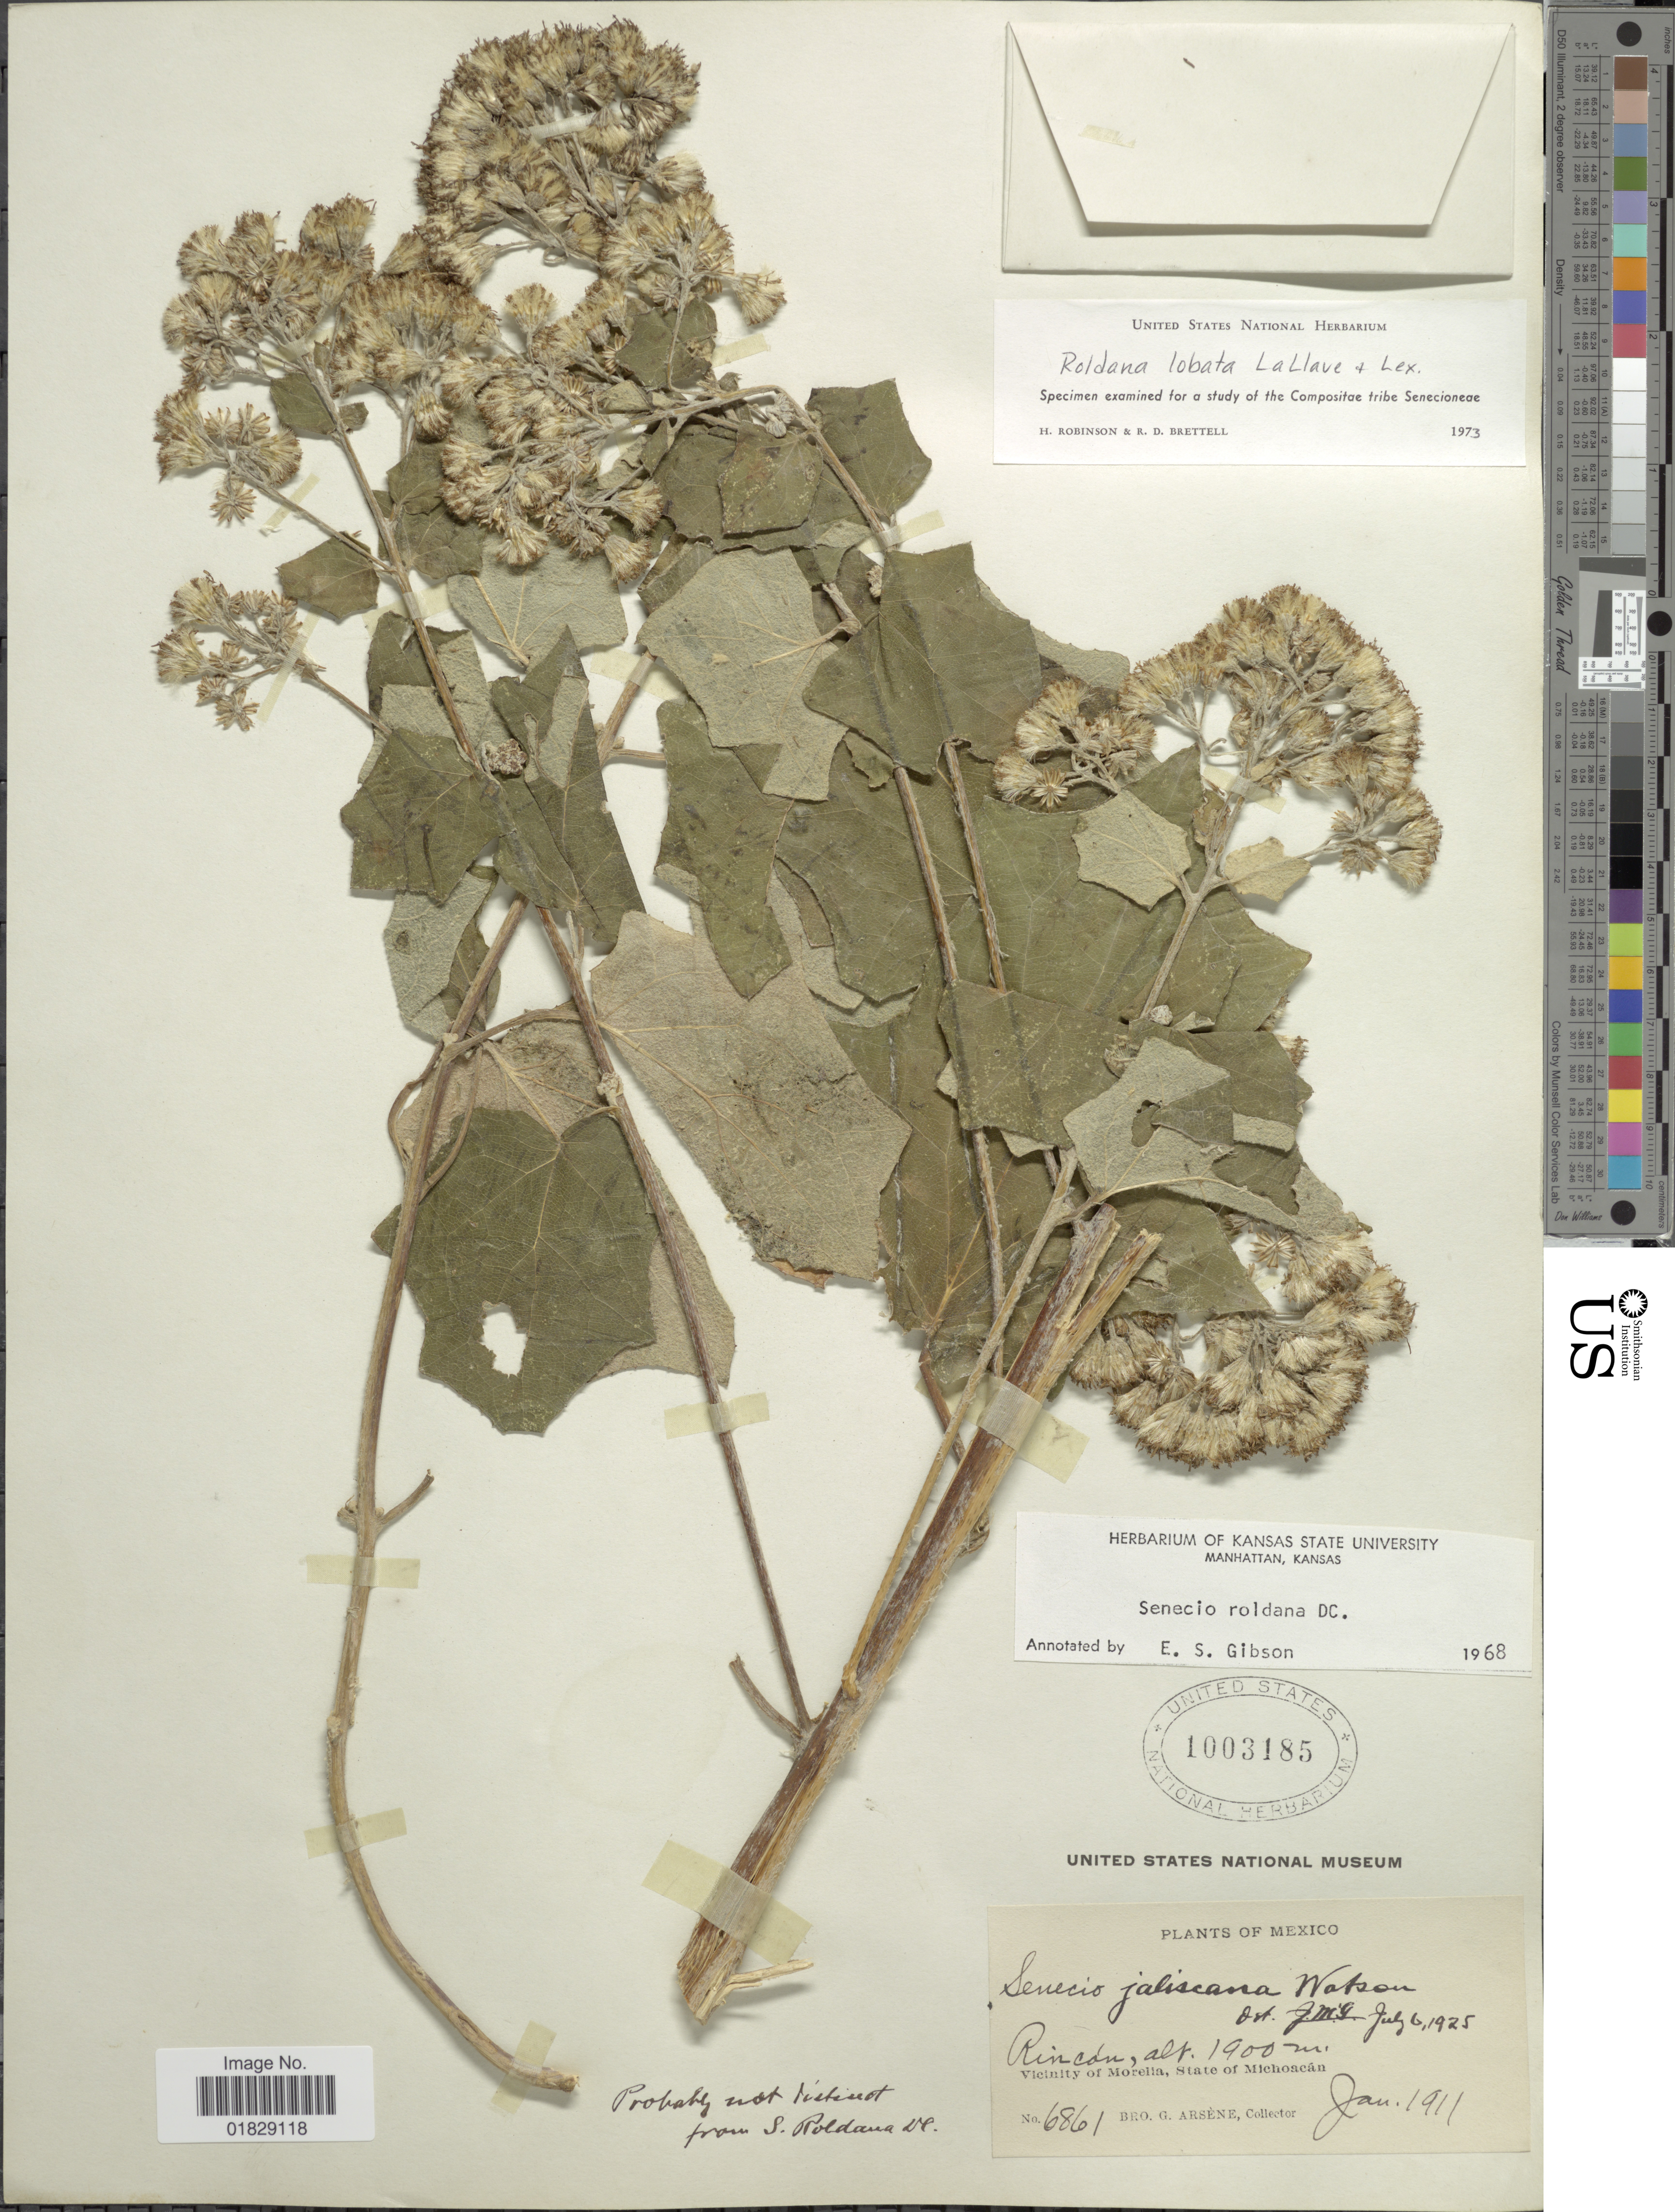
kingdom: Plantae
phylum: Tracheophyta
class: Magnoliopsida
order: Asterales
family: Asteraceae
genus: Roldana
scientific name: Roldana lobata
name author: La Llave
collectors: Bro. G. Arsène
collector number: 6861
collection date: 1911-01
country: Mexico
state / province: Michoacán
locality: Rincón. Vicinity of Morelia, State of Michoacán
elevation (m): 1900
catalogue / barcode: US 1003185